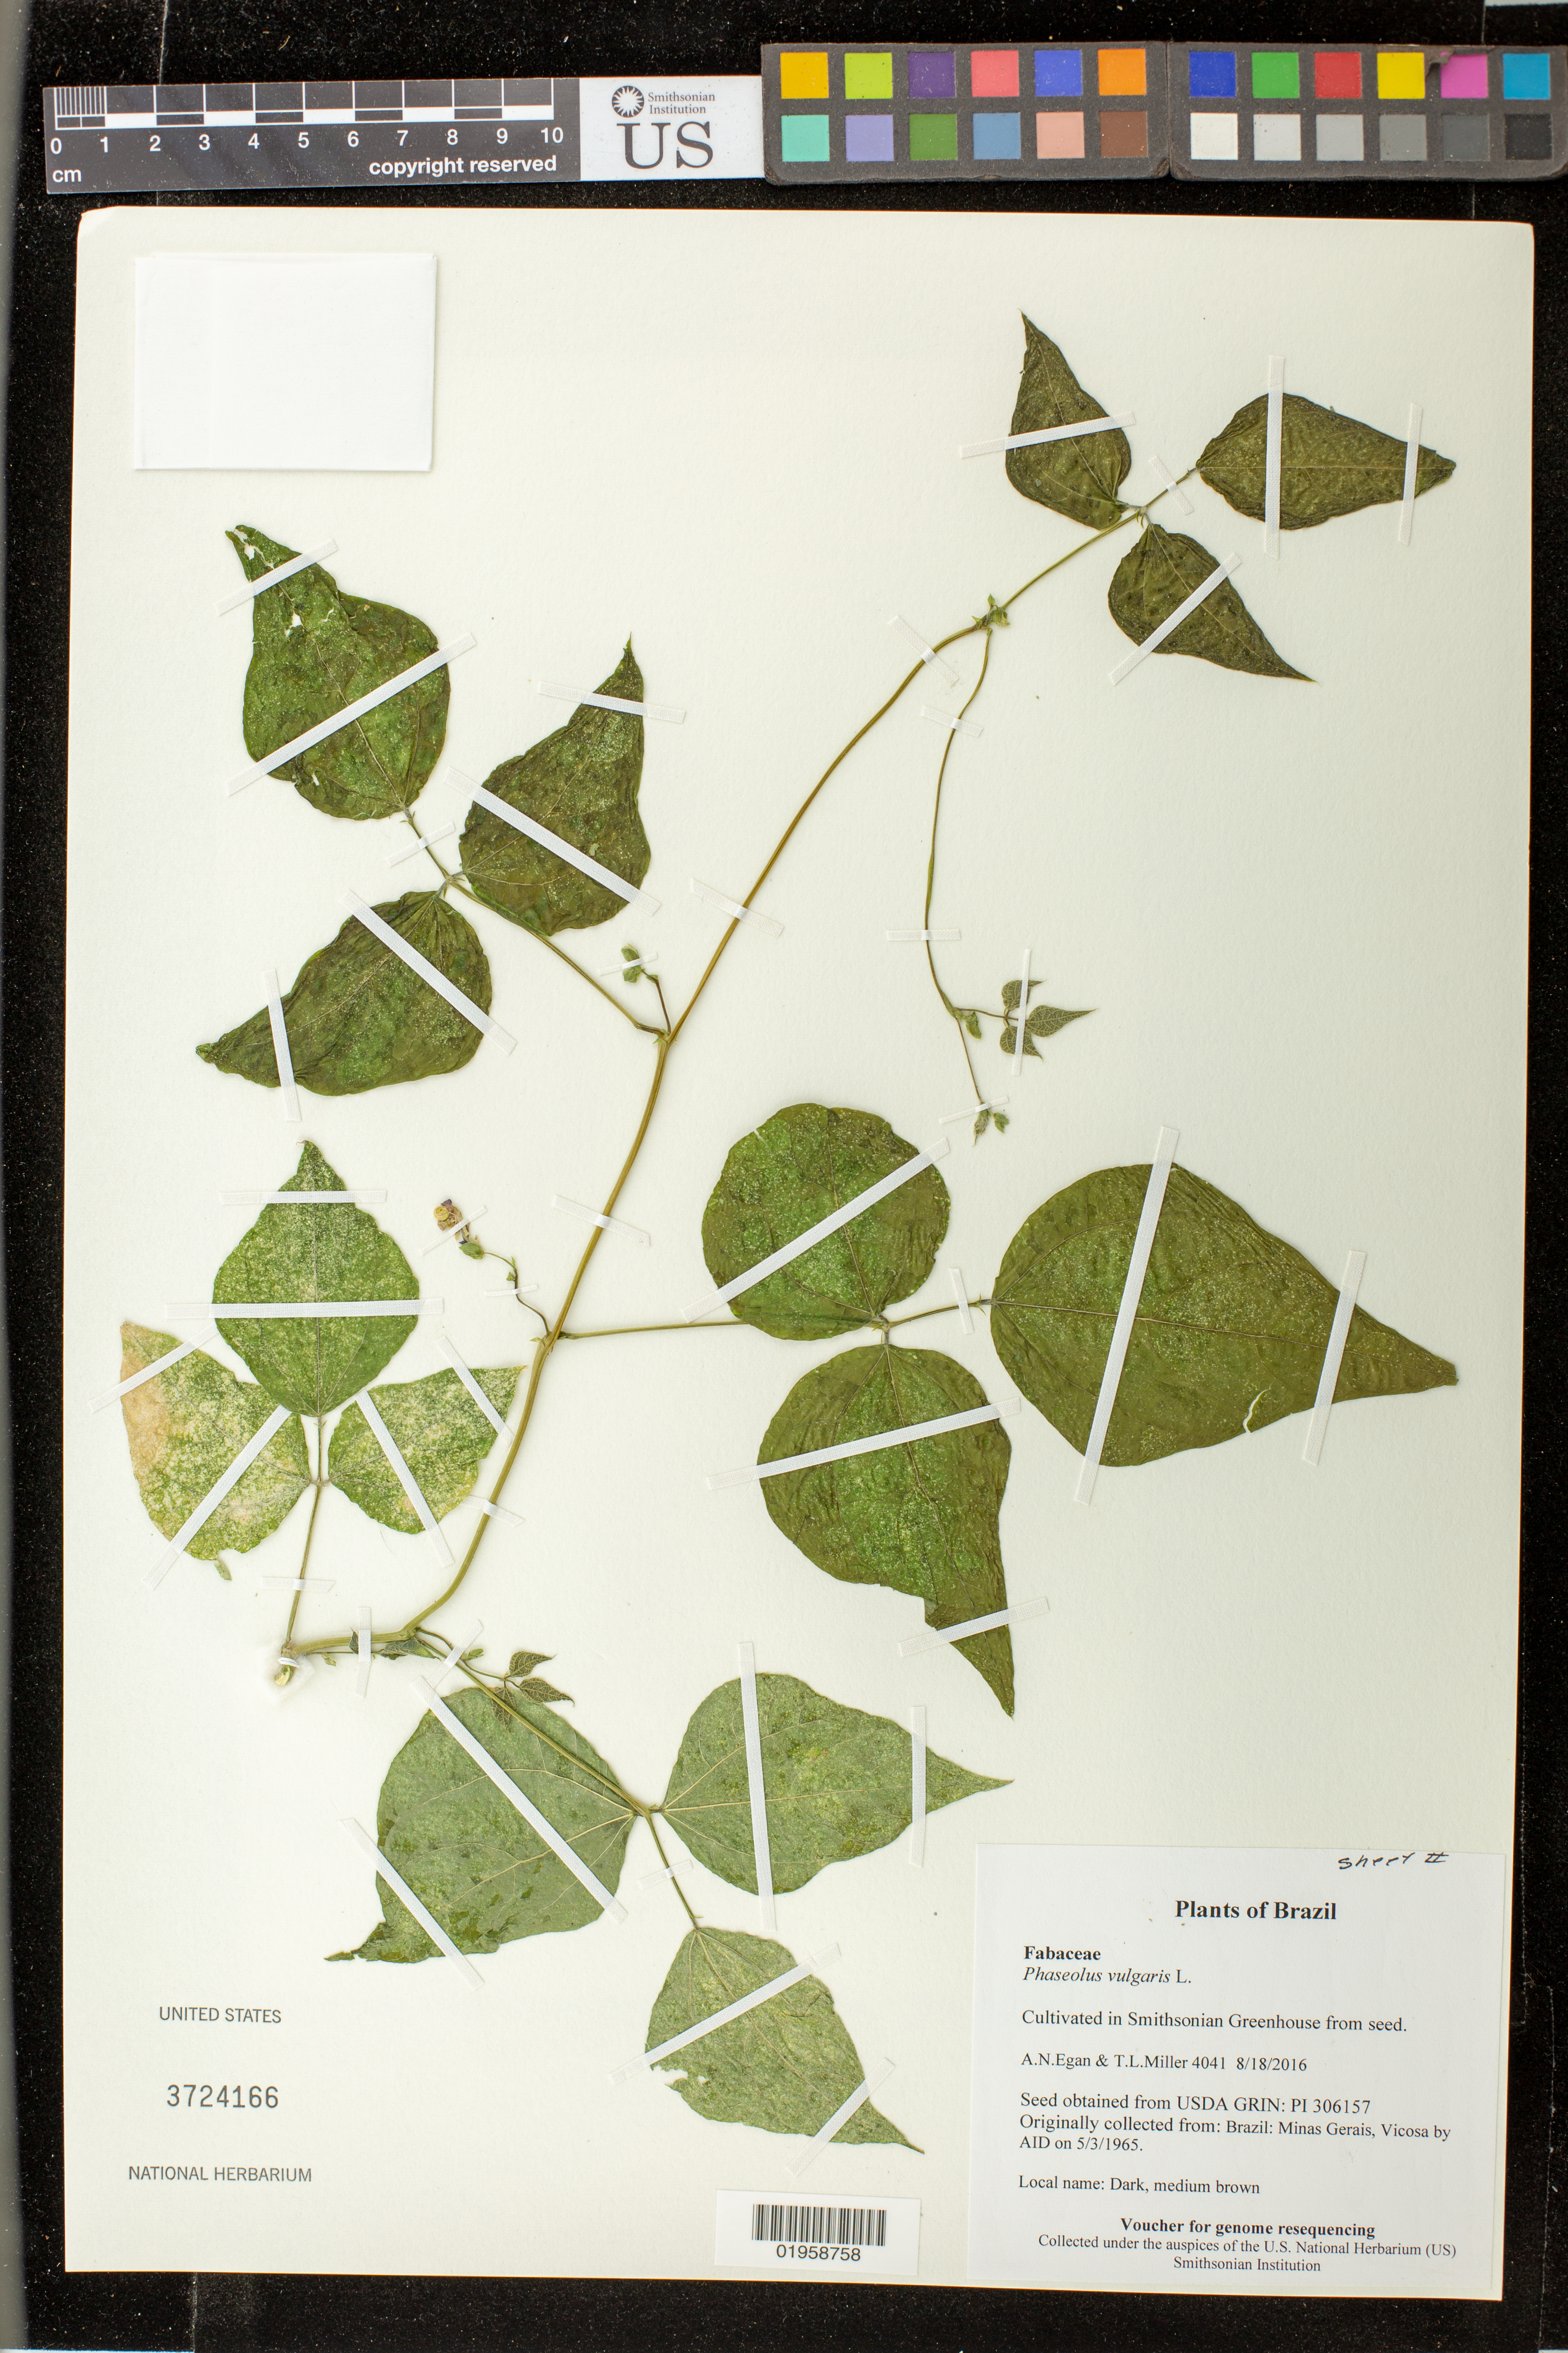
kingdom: Plantae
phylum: Tracheophyta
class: Magnoliopsida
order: Fabales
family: Fabaceae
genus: Phaseolus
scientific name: Phaseolus vulgaris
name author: L.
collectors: A. N. Egan & T. L. Miller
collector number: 4041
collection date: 2016-08-18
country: United States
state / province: Maryland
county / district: Prince George's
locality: Smithsonian's Museum Support Ctr; 4210 Suitland Pkwy., NMNH Botany Research Greenhouses. Suitland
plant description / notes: Originally collected in Brazil, Minas Gerais, Vicosa on 1965-05-03. Collected by AID; Grown from seed acquired from the USDA's GRIN seed bank.; Dark, medium brown bean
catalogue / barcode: US 3724166